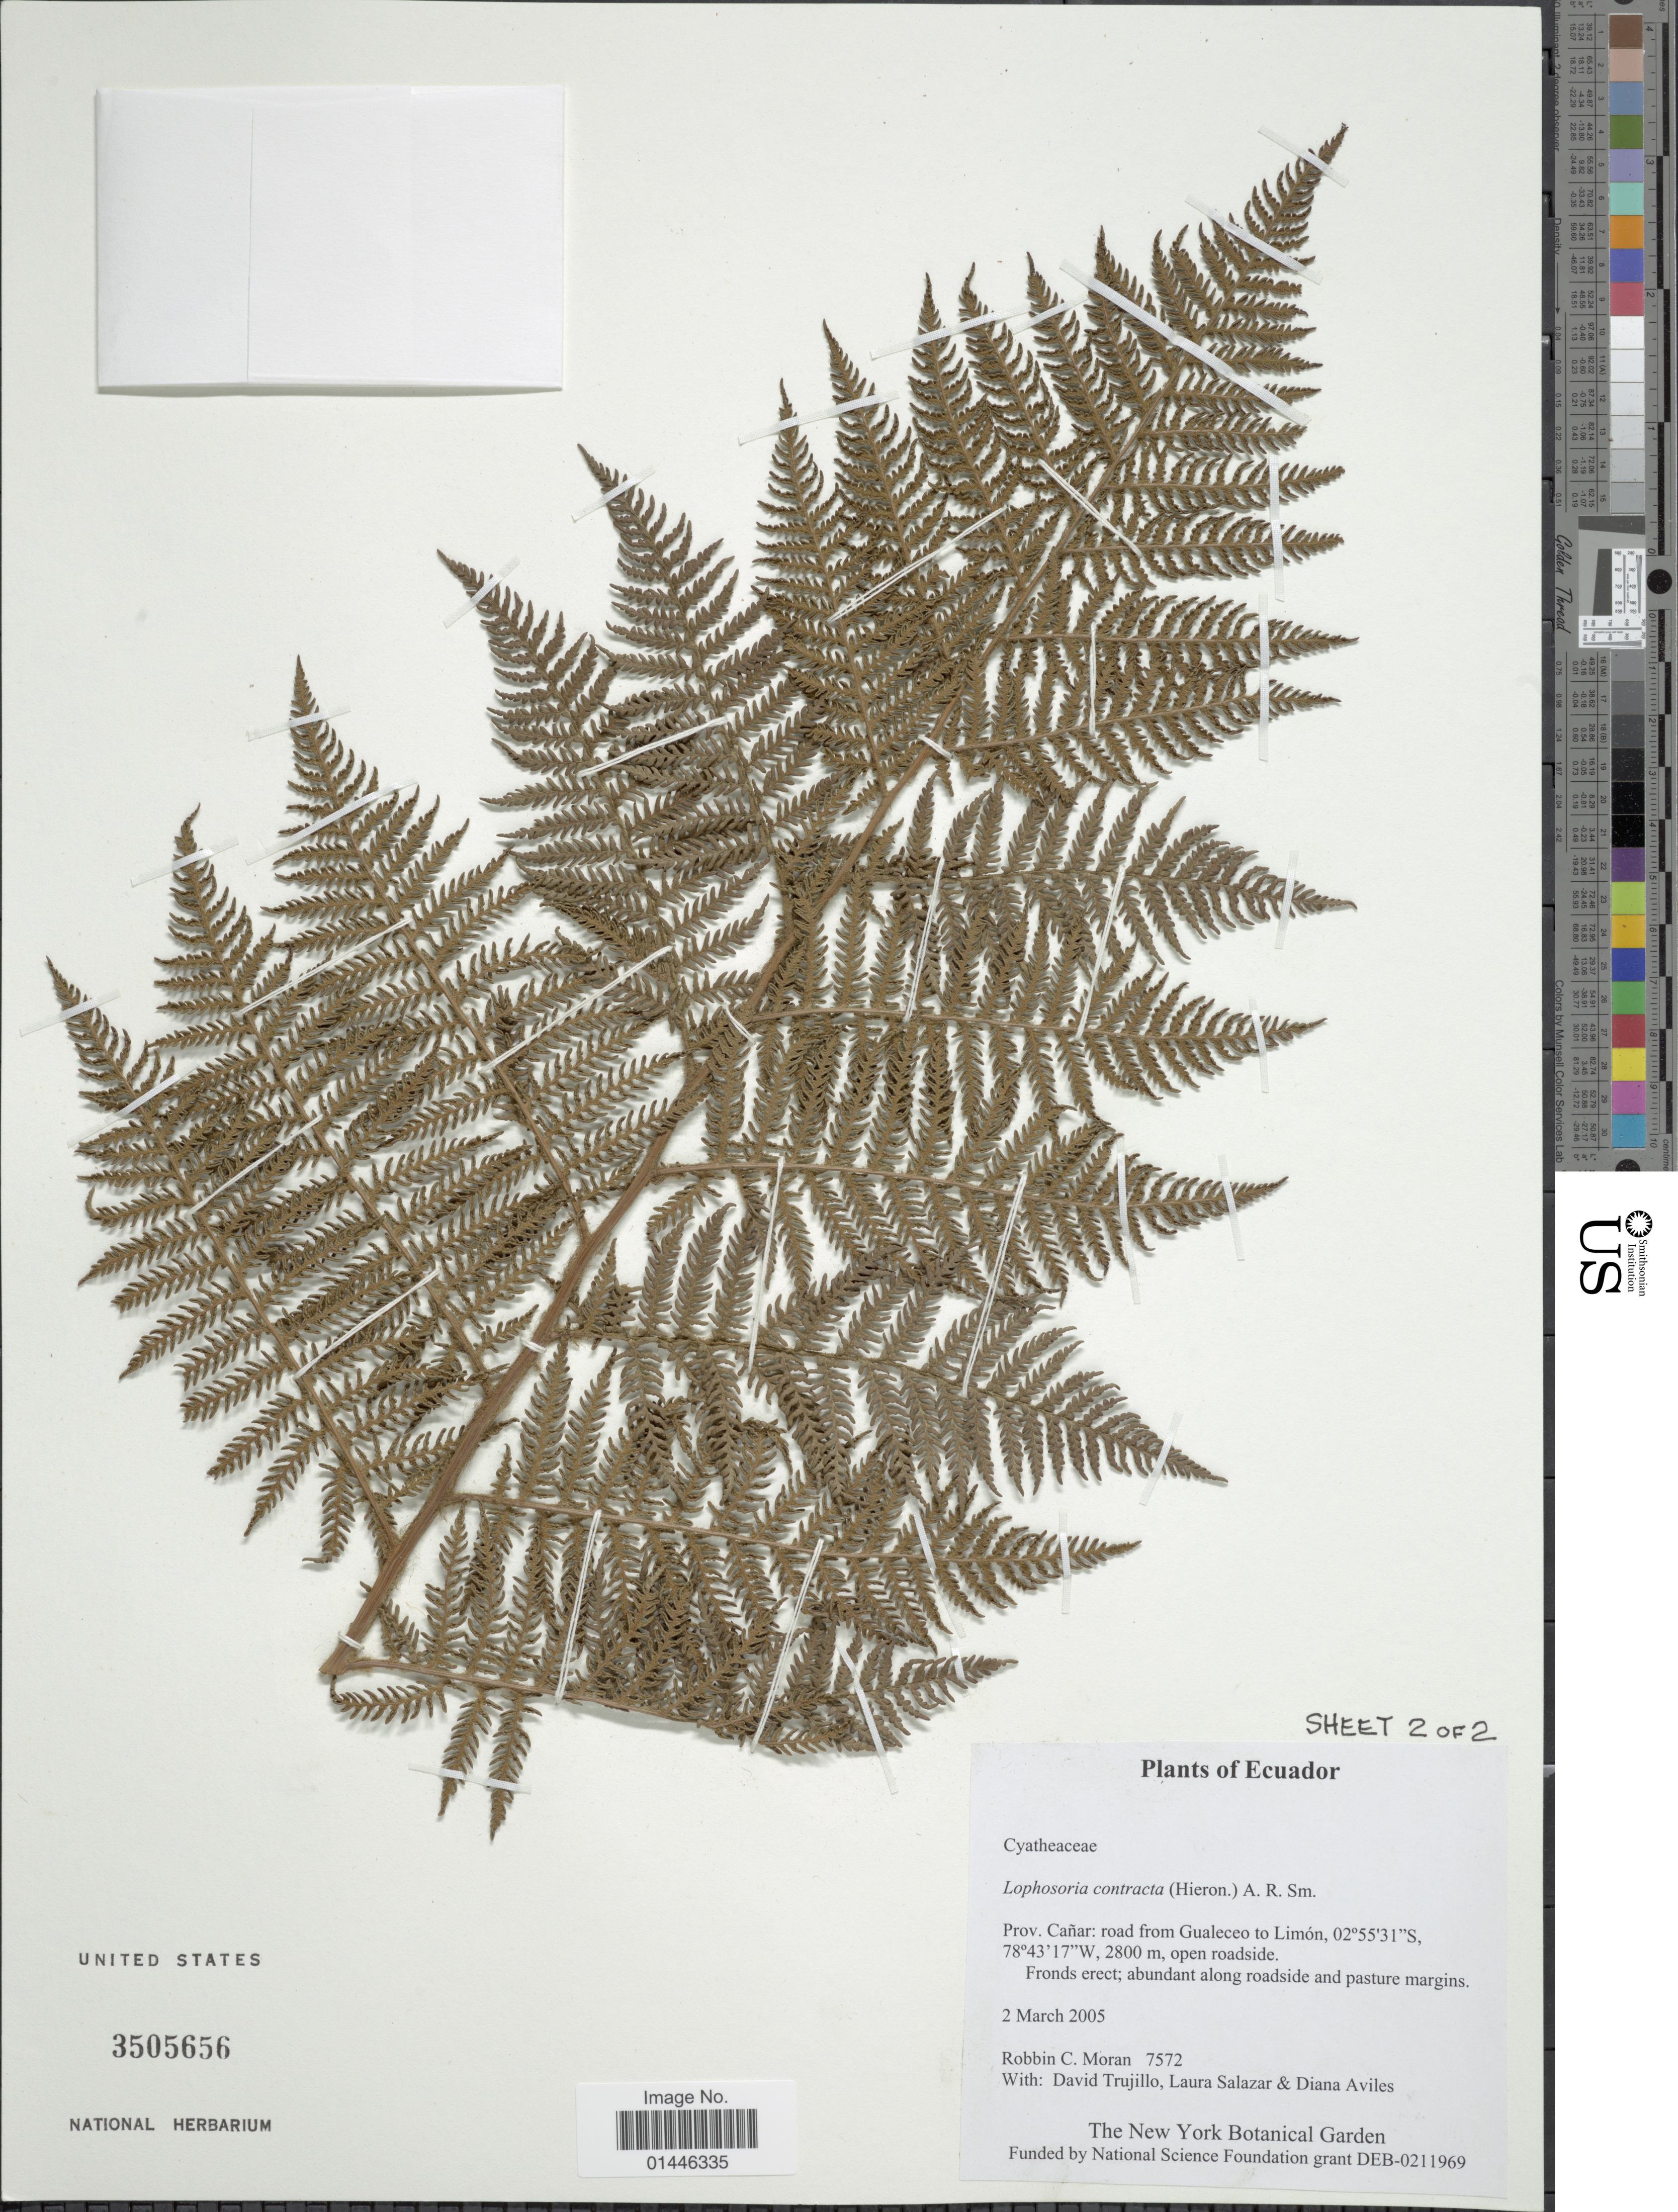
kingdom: Plantae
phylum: Tracheophyta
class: Polypodiopsida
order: Cyatheales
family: Dicksoniaceae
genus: Lophosoria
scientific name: Lophosoria contracta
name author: A.R. Sm.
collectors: R. C. Moran, D. Trujillo, L. Salazar & D. Aviles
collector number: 7572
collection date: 2005-03-02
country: Ecuador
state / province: Cañar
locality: Road from Gualeceo to Limón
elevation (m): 2800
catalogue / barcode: US 3505656